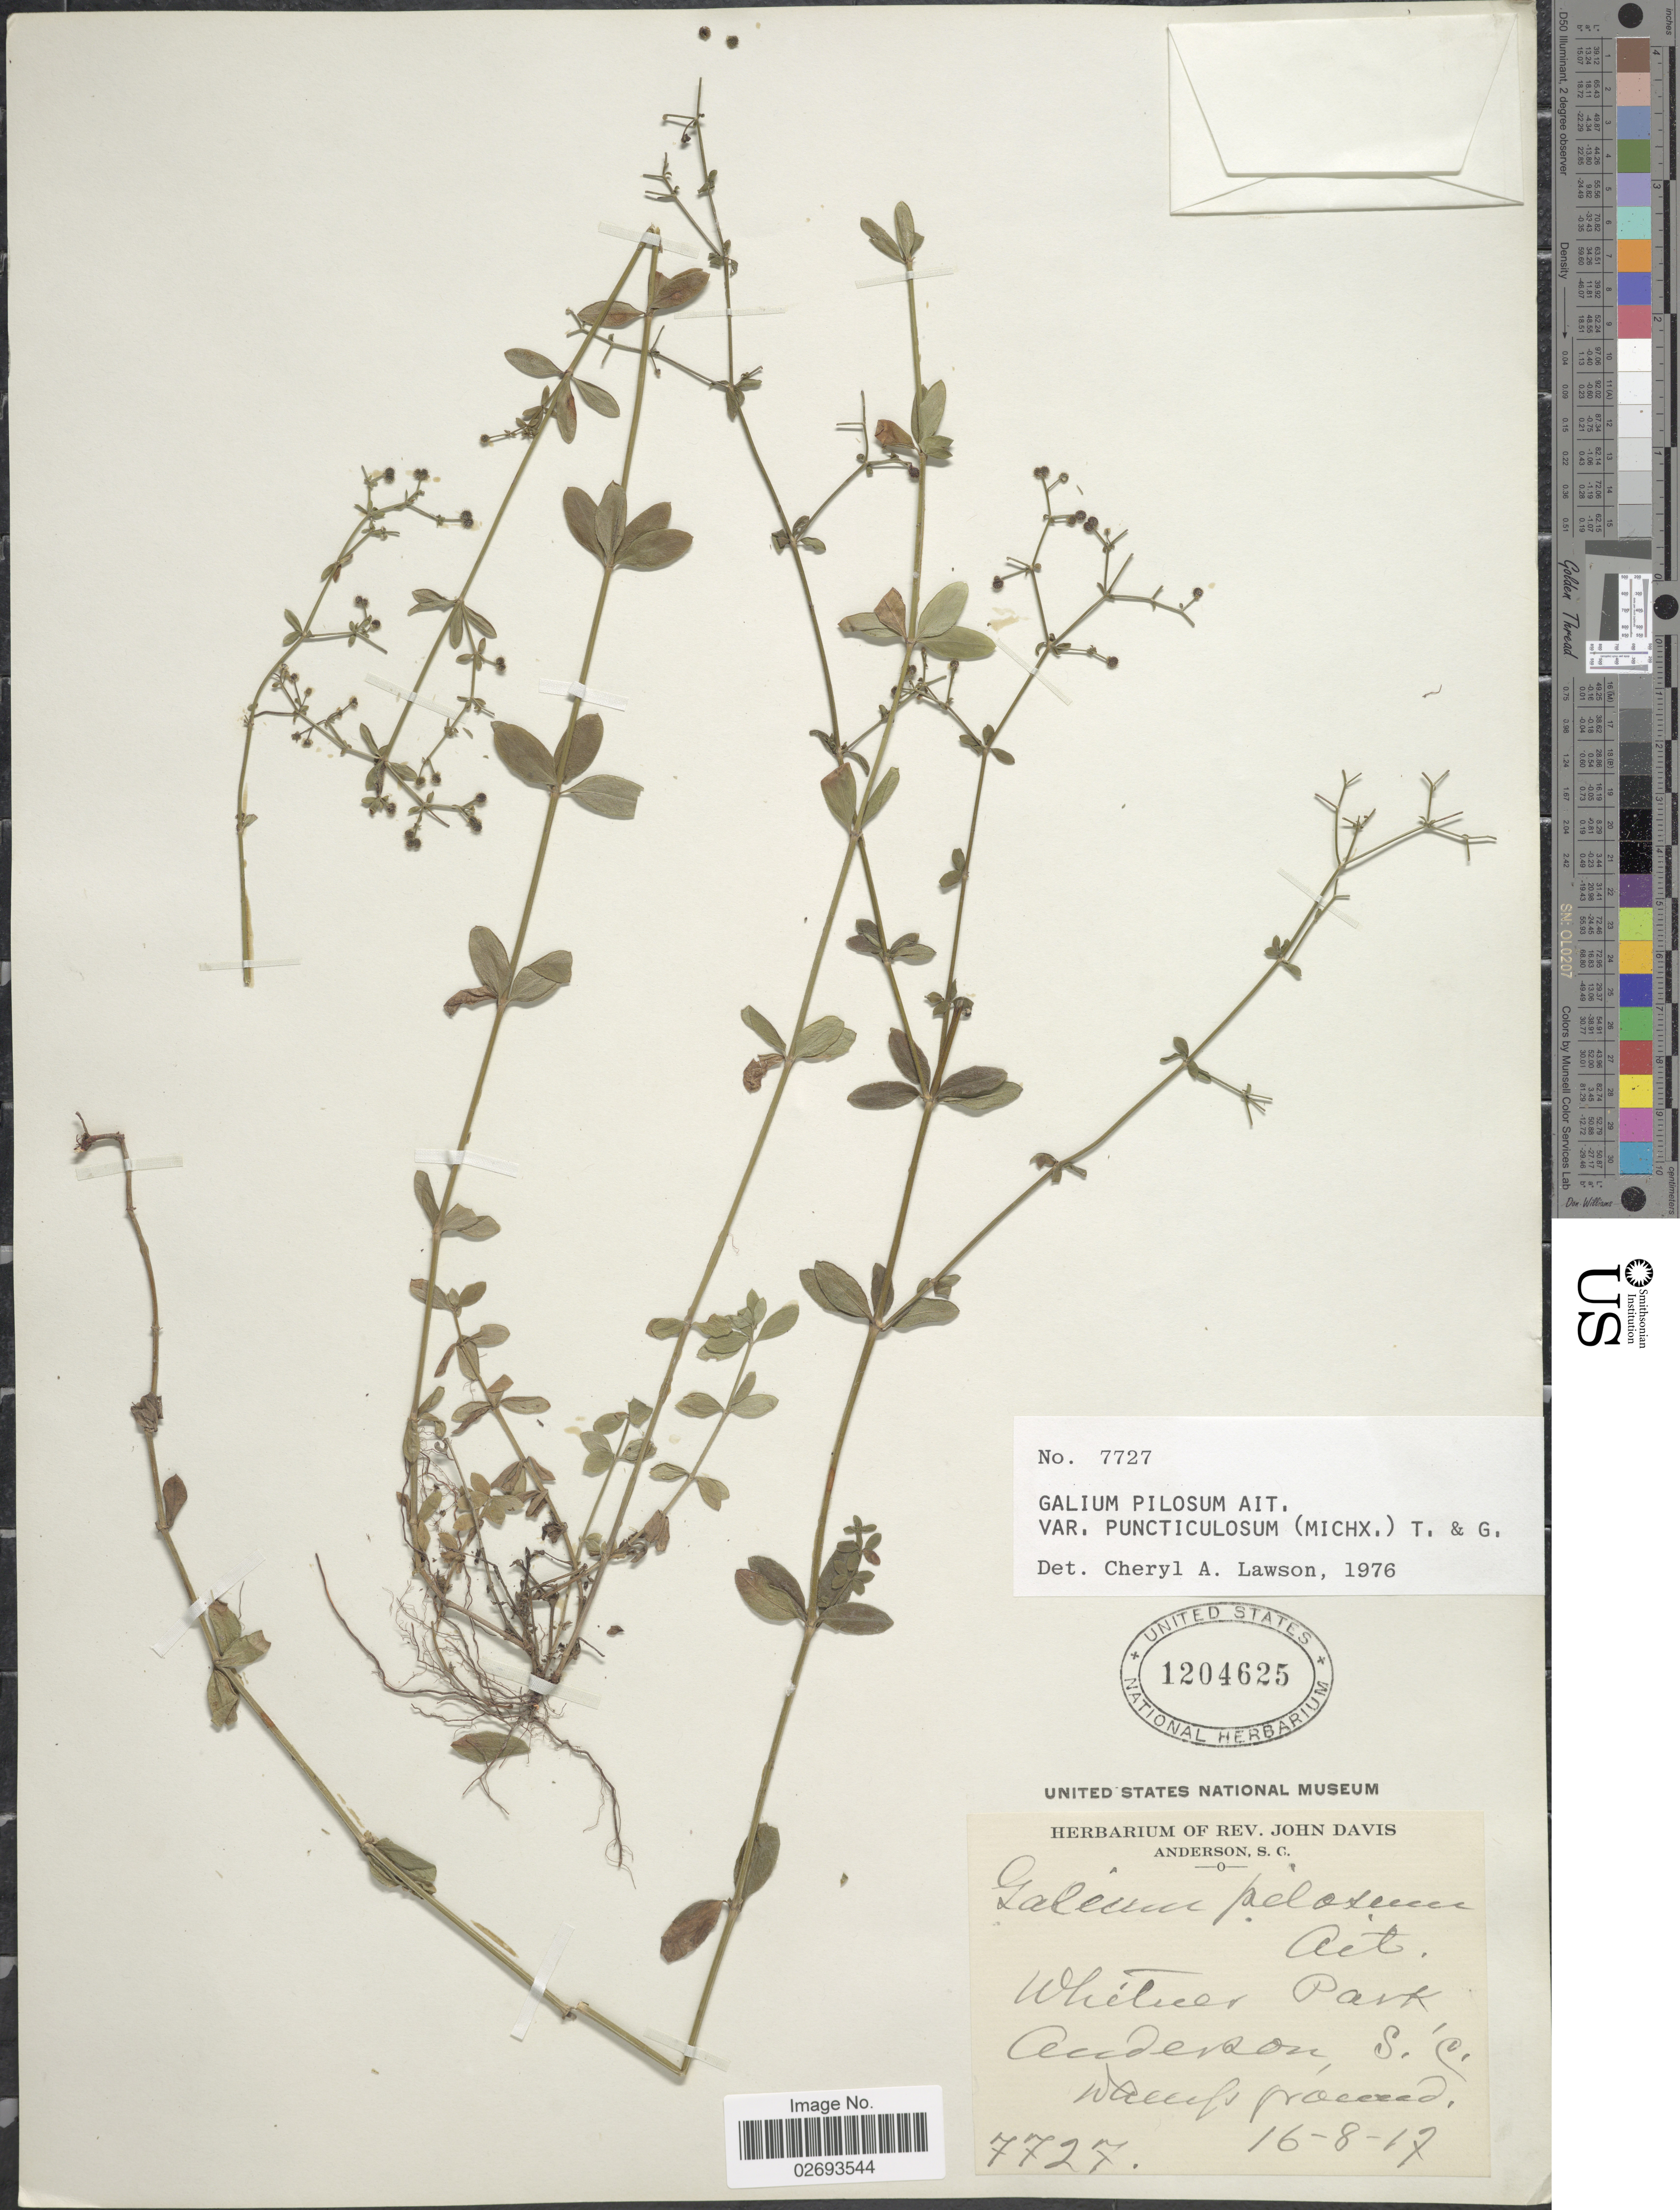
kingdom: Plantae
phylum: Tracheophyta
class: Magnoliopsida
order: Gentianales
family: Rubiaceae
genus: Galium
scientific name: Galium pilosum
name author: Aiton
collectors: -- Anderson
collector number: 7727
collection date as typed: Transcribed d/m/y: 16/8/17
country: United States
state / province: South Carolina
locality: Whitner Park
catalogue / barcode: US 1204625